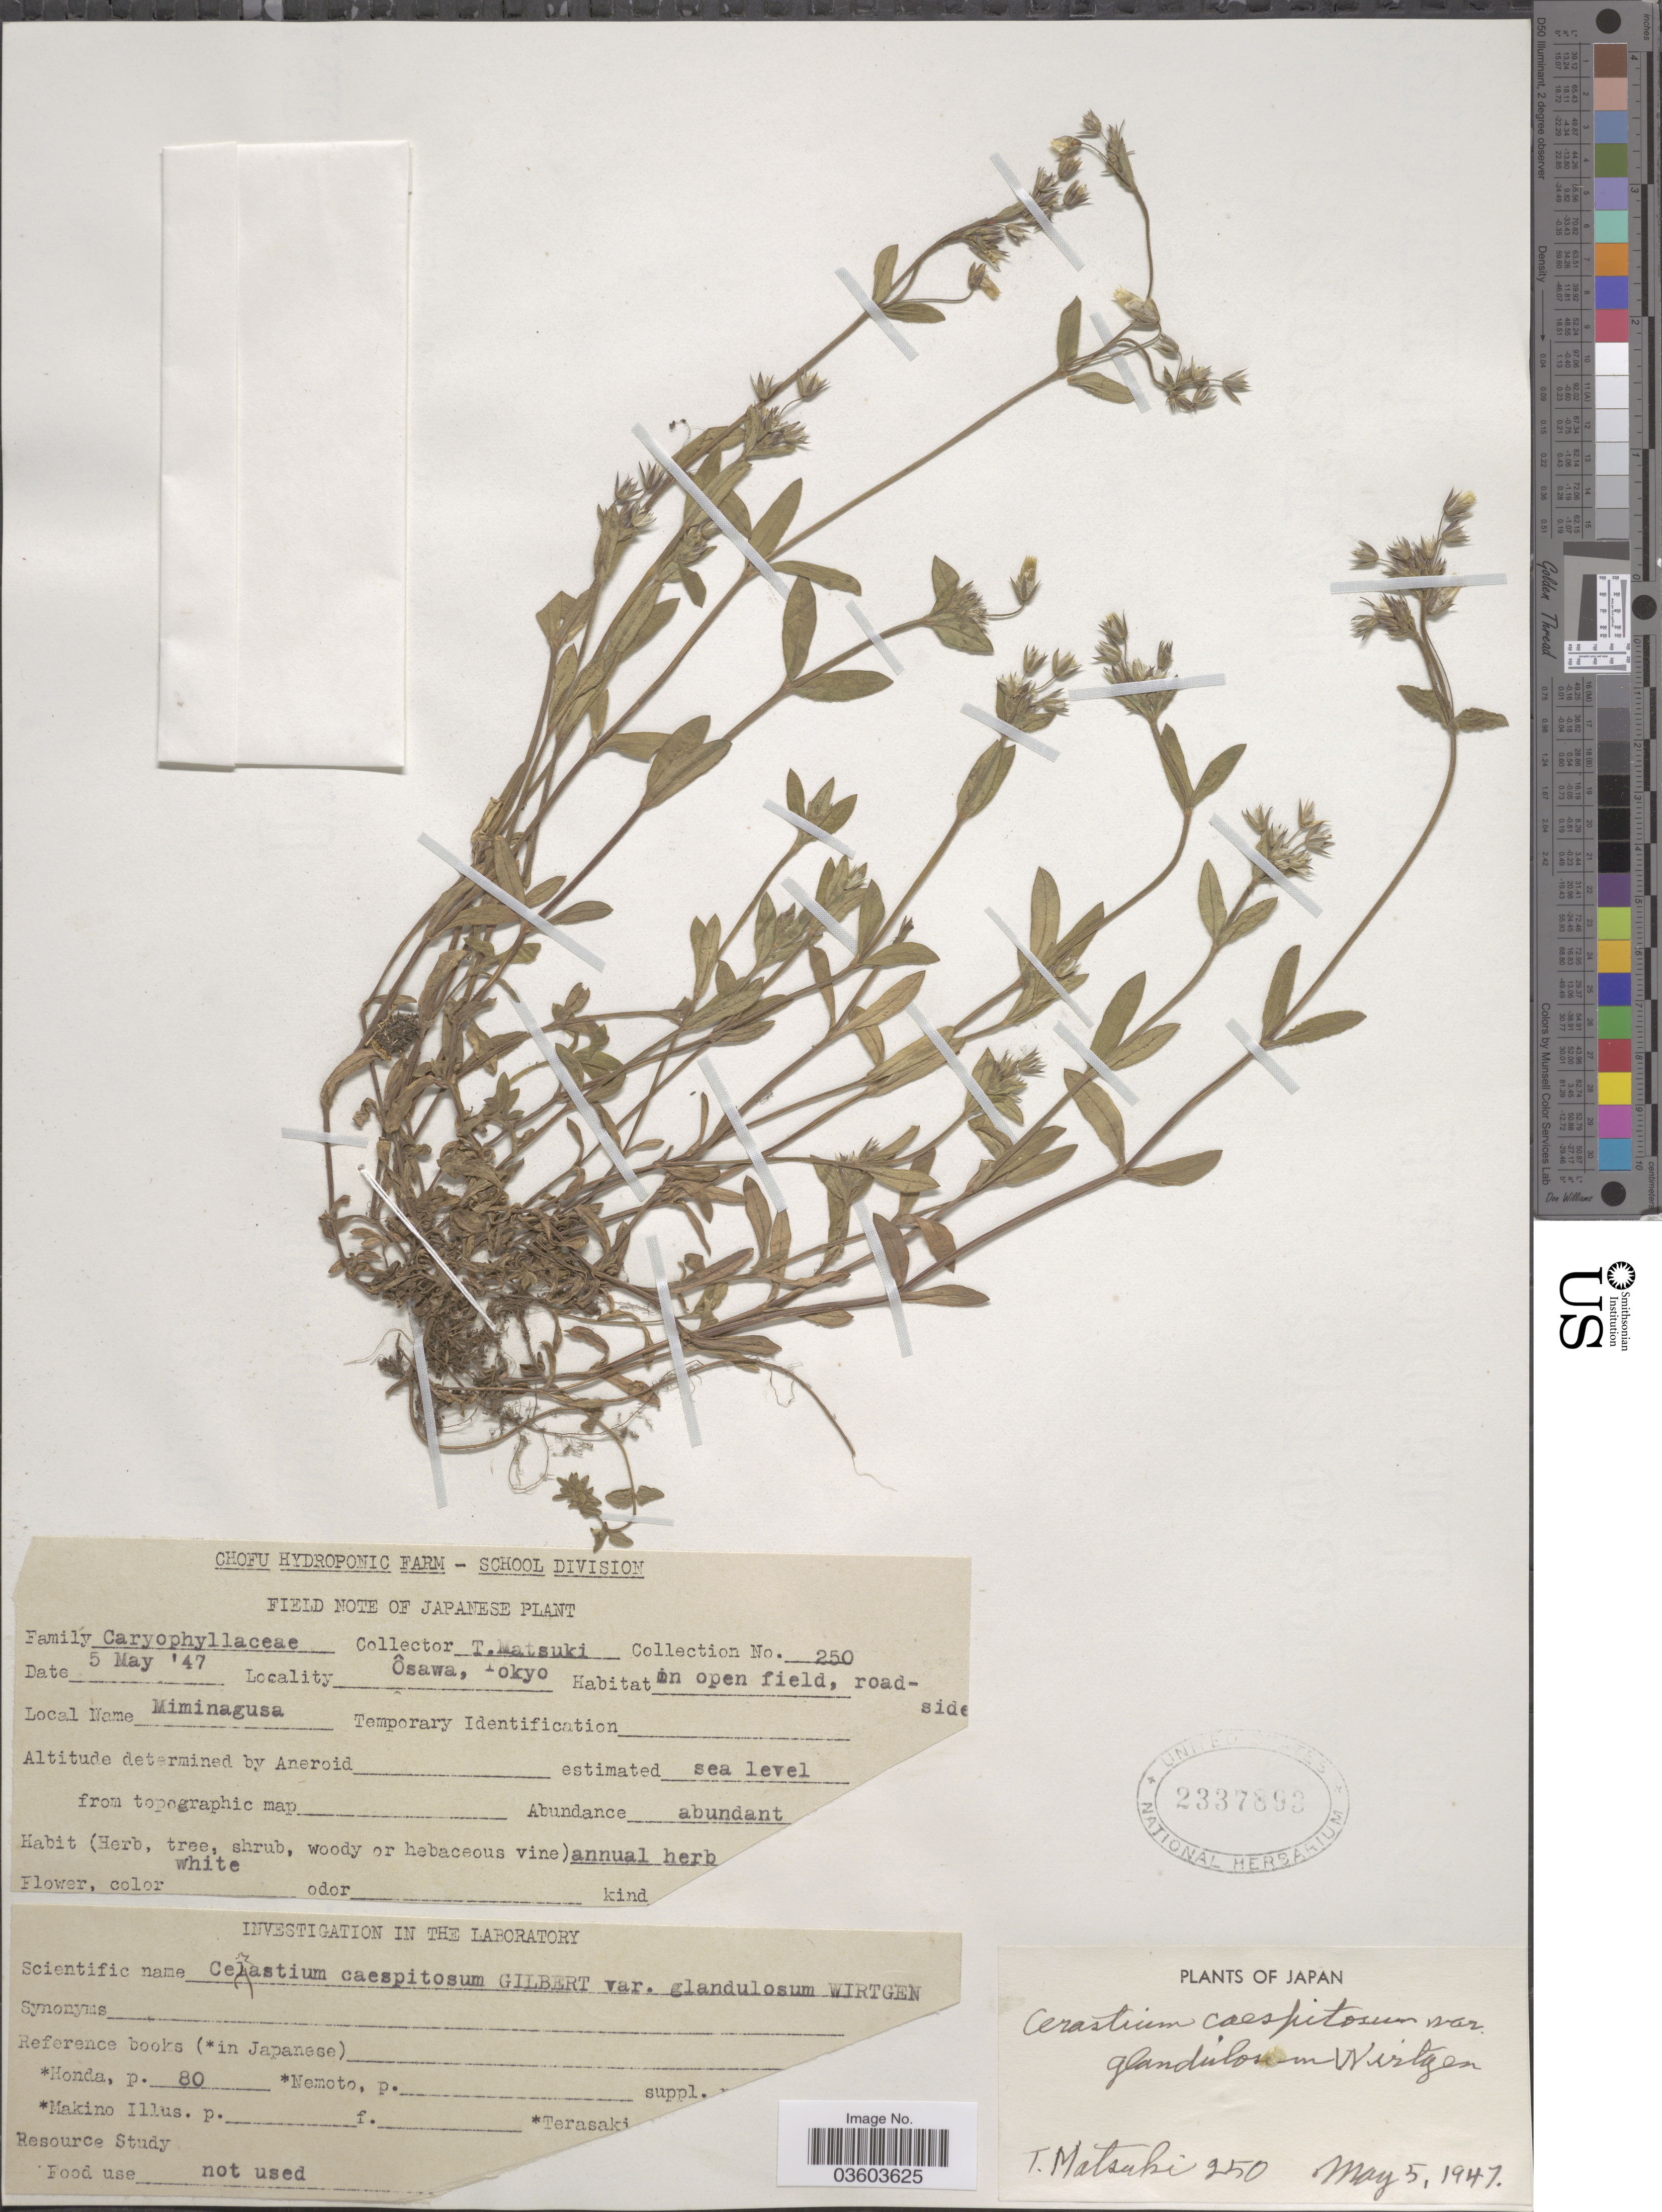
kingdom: Plantae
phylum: Tracheophyta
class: Magnoliopsida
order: Caryophyllales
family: Caryophyllaceae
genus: Cerastium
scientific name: Cerastium caespitosum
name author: Rchb. & Kit.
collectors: T. Matsuki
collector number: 250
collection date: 1947-05-05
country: Japan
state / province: Tokyo, Federal City of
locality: Ôsawa, Tokyo.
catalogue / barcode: US 2337893